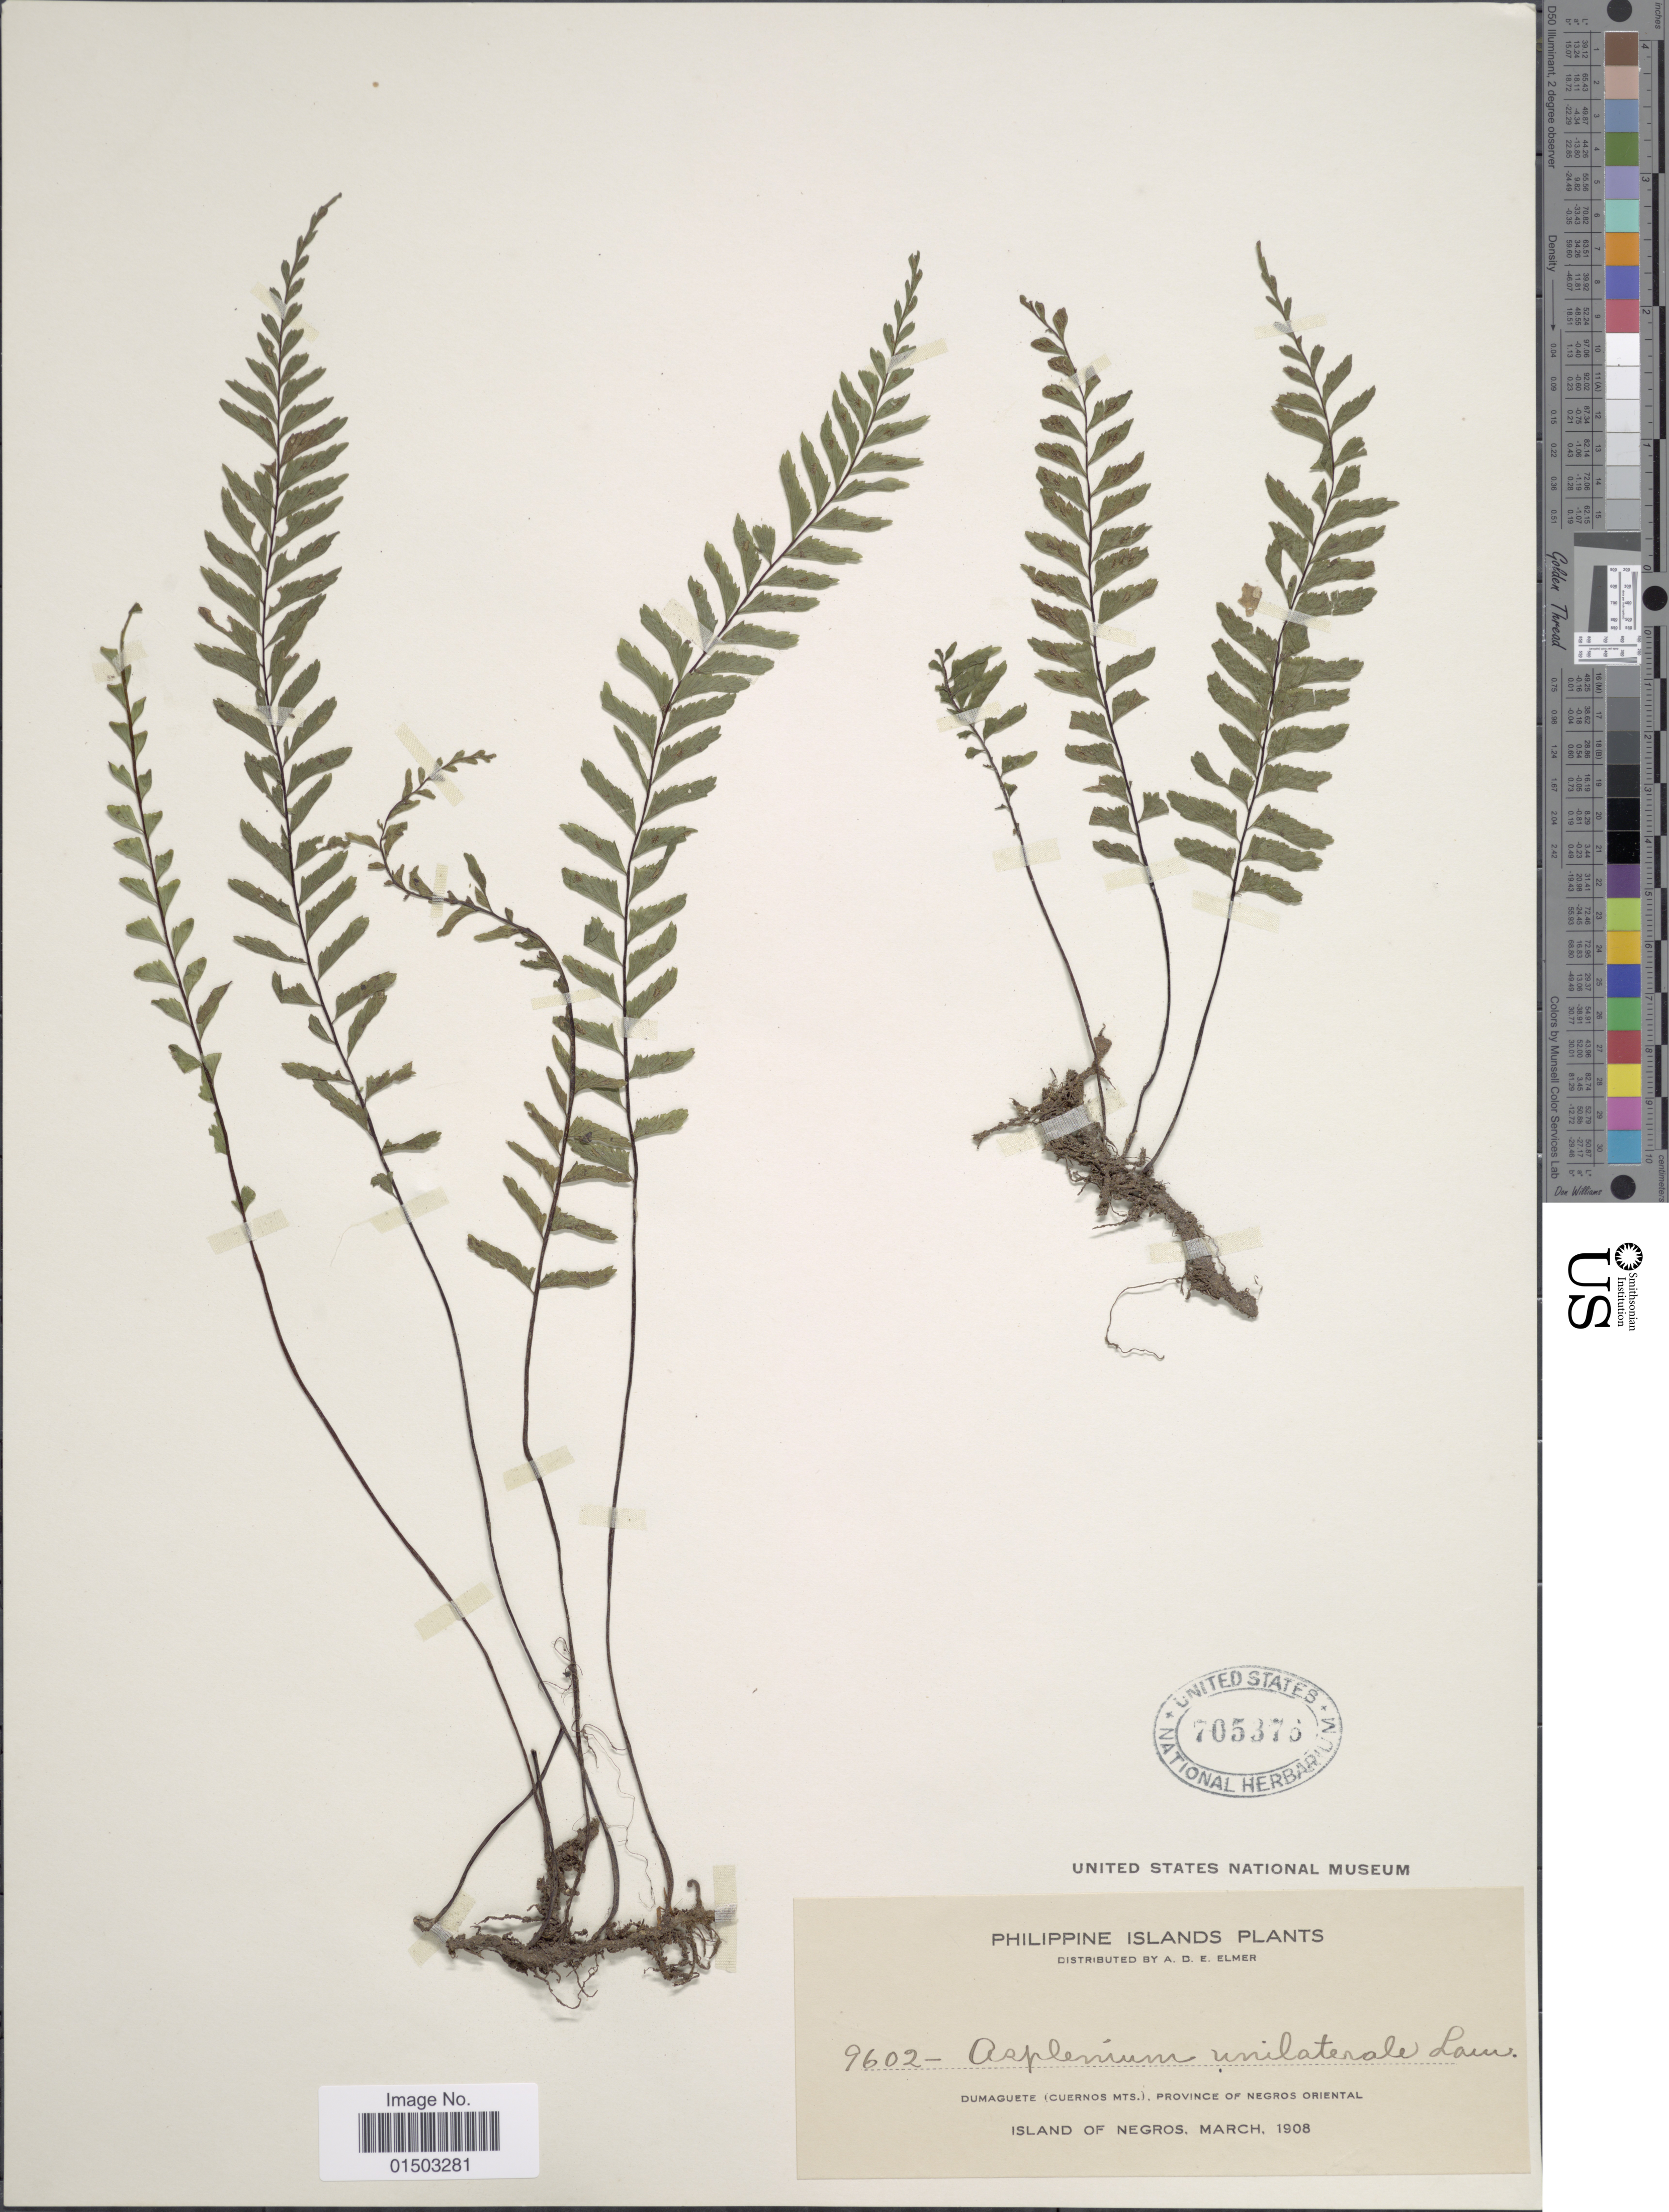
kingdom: Plantae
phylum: Tracheophyta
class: Polypodiopsida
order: Polypodiales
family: Aspleniaceae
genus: Hymenasplenium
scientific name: Hymenasplenium unilaterale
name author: (Lam.) Hayata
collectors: A. D. E. Elmer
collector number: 9602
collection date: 1908-03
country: Philippines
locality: Island of Negros, Damaguete (Cuernos Mts.), Province of Negros oriental.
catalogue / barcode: US 705375